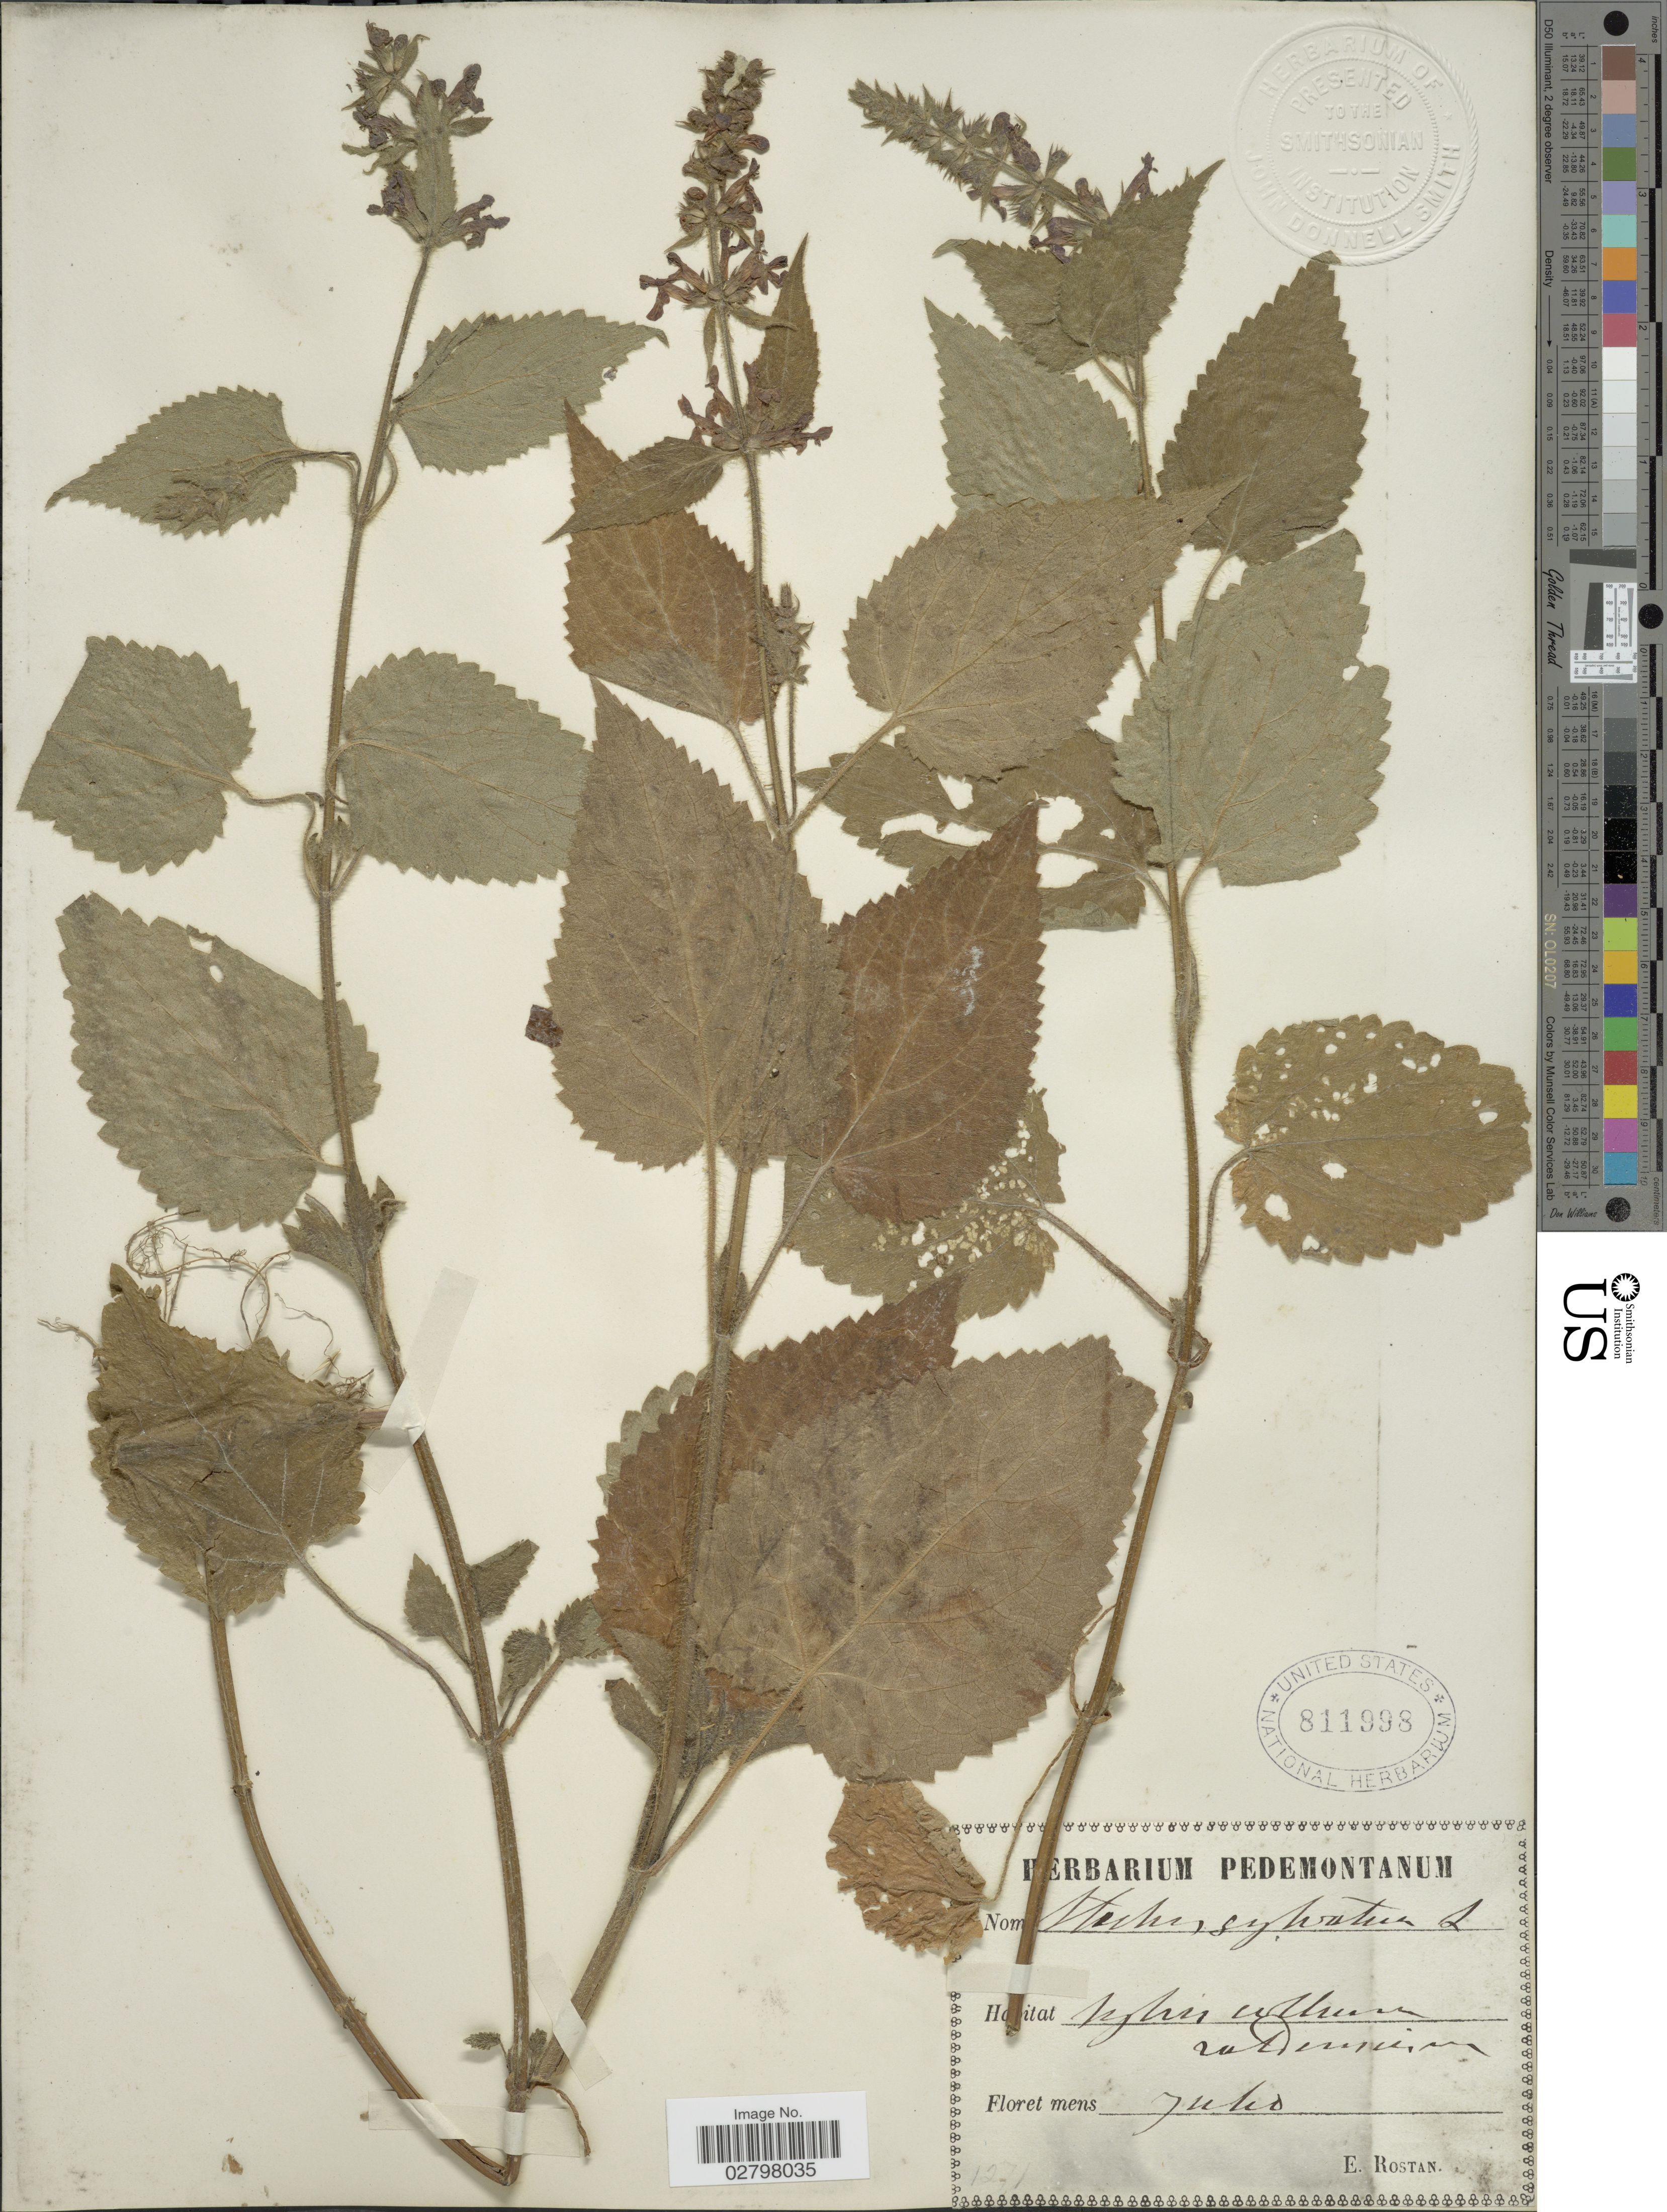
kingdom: Plantae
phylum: Tracheophyta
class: Magnoliopsida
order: Lamiales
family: Lamiaceae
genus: Stachys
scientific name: Stachys sylvatica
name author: L.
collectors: E. Rostan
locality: Sylvis [illegible text]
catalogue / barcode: US 811998